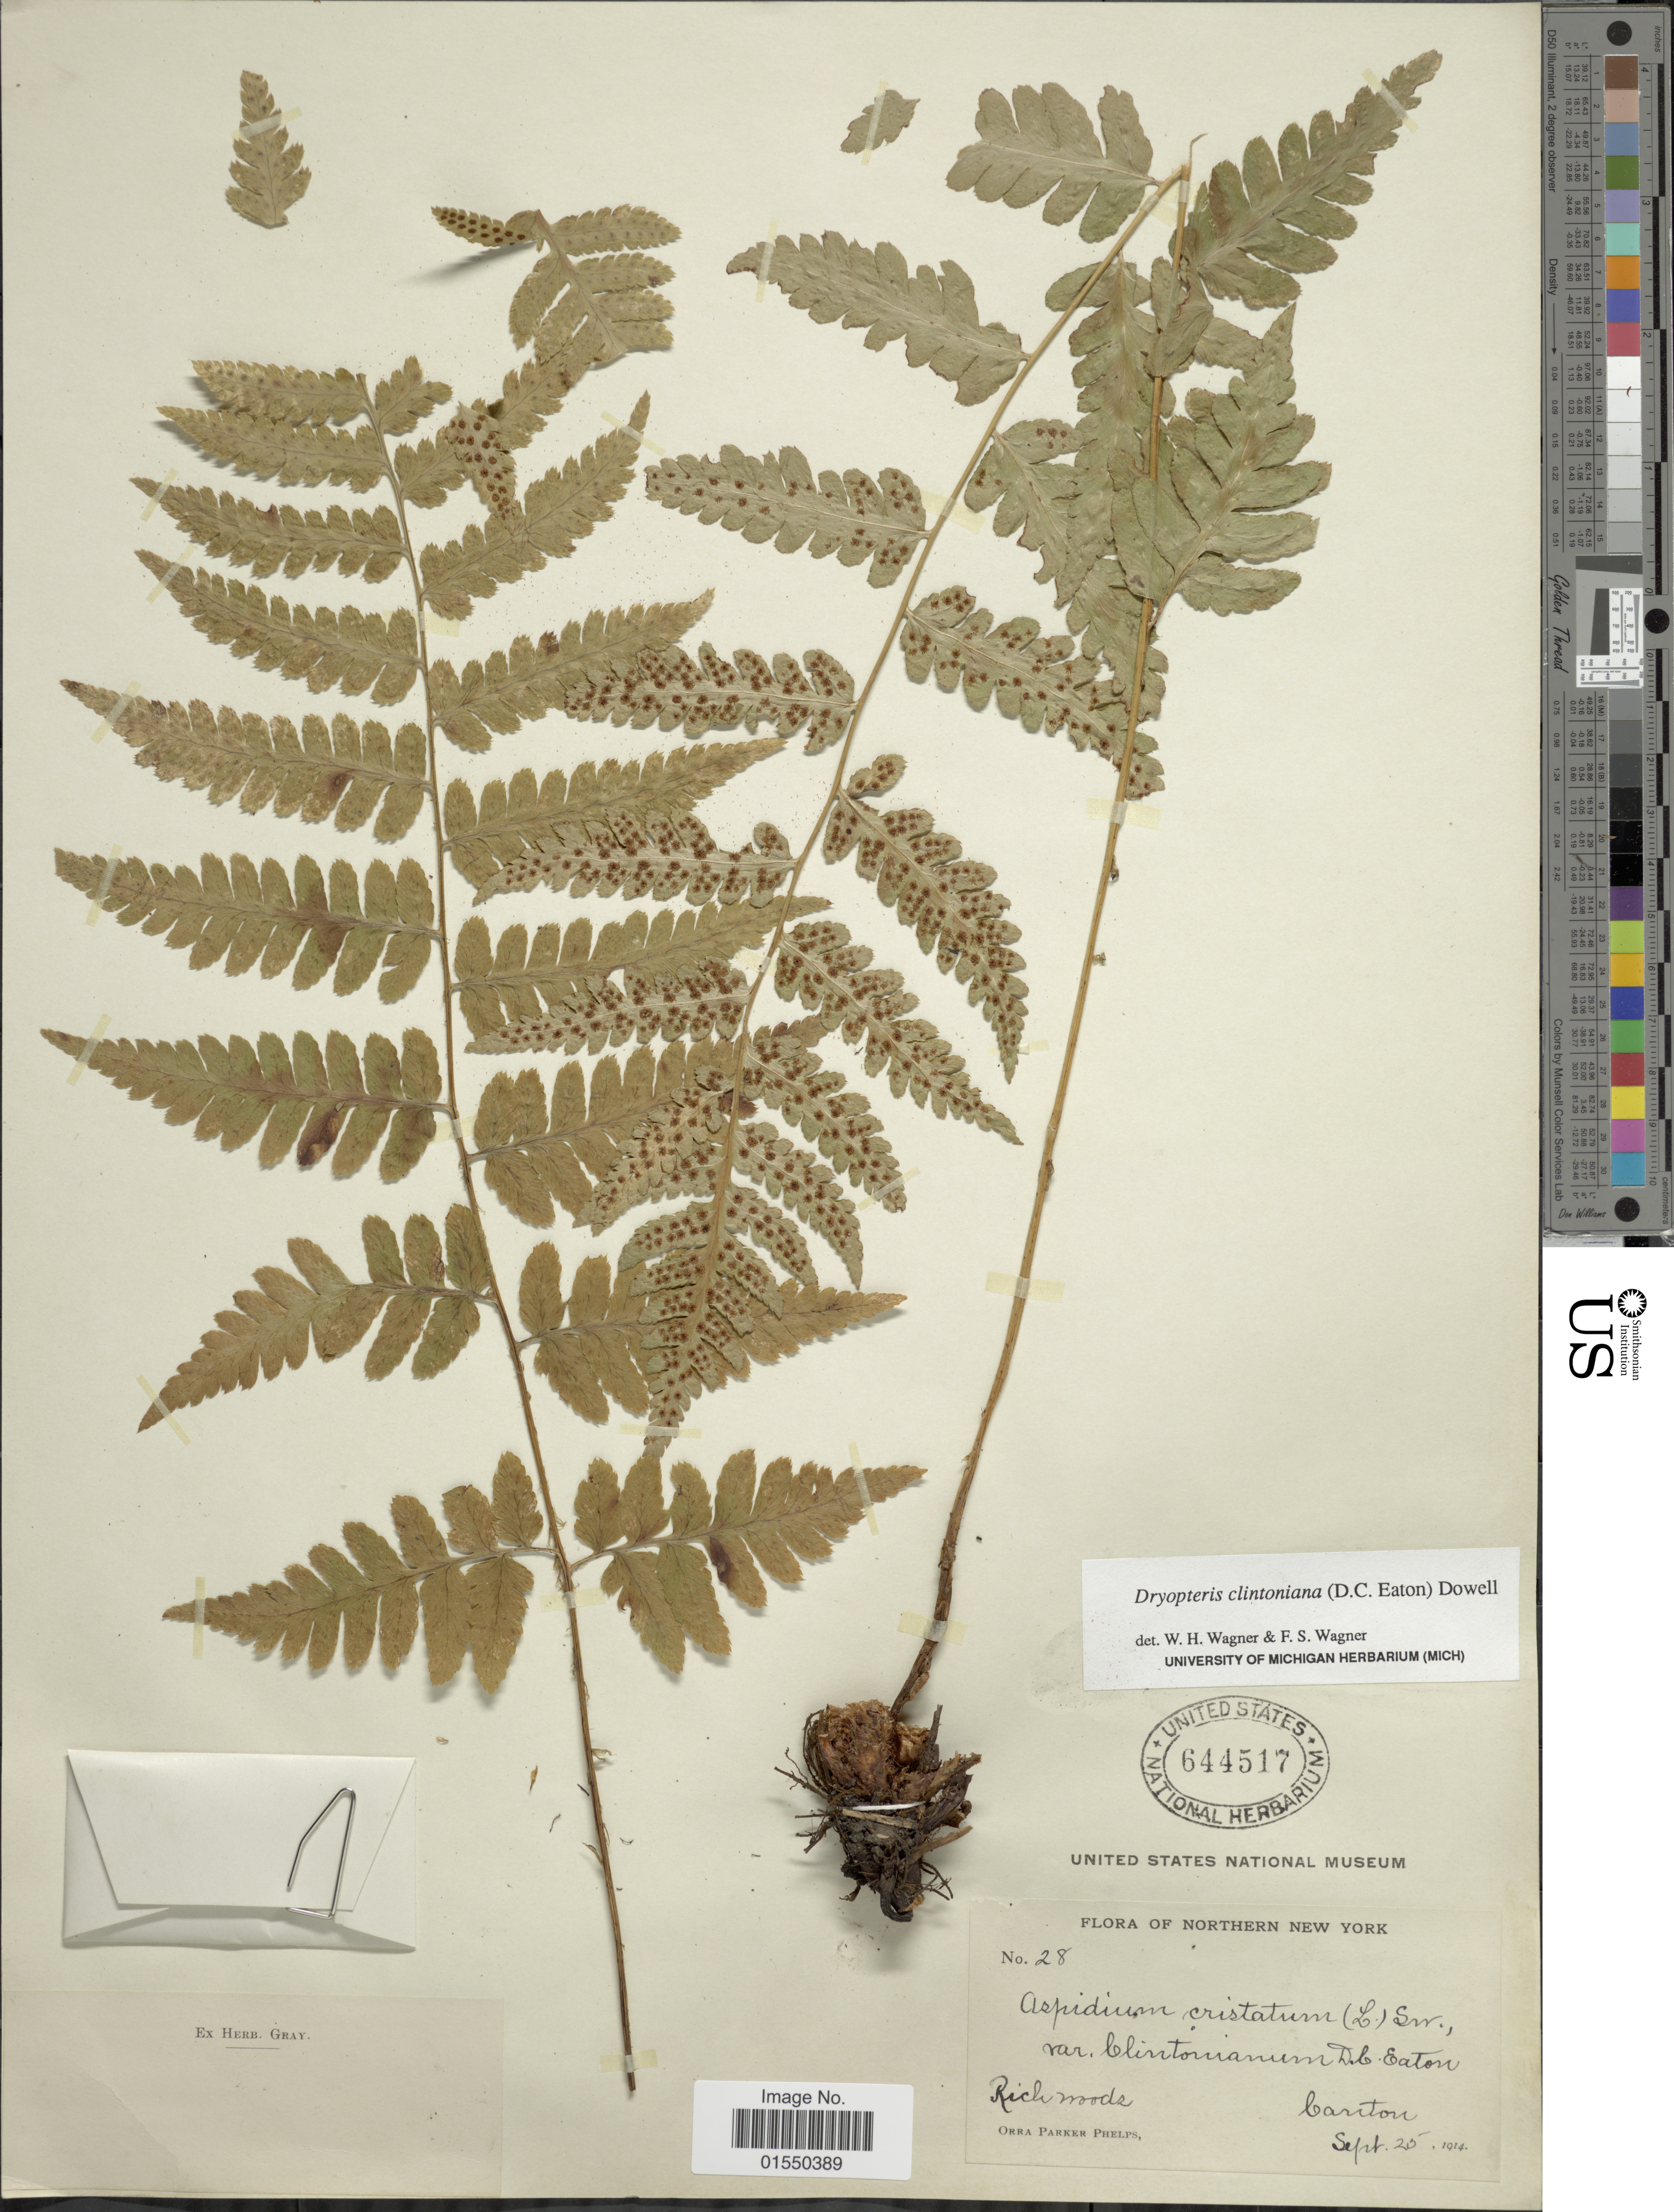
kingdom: Plantae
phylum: Tracheophyta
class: Polypodiopsida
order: Polypodiales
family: Dryopteridaceae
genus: Dryopteris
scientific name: Dryopteris clintoniana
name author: (D.C. Eaton) Dowell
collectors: O. P. Phelps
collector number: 28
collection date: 1914-09-25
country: United States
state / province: New York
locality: Northern New York, Canton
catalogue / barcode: US 644517